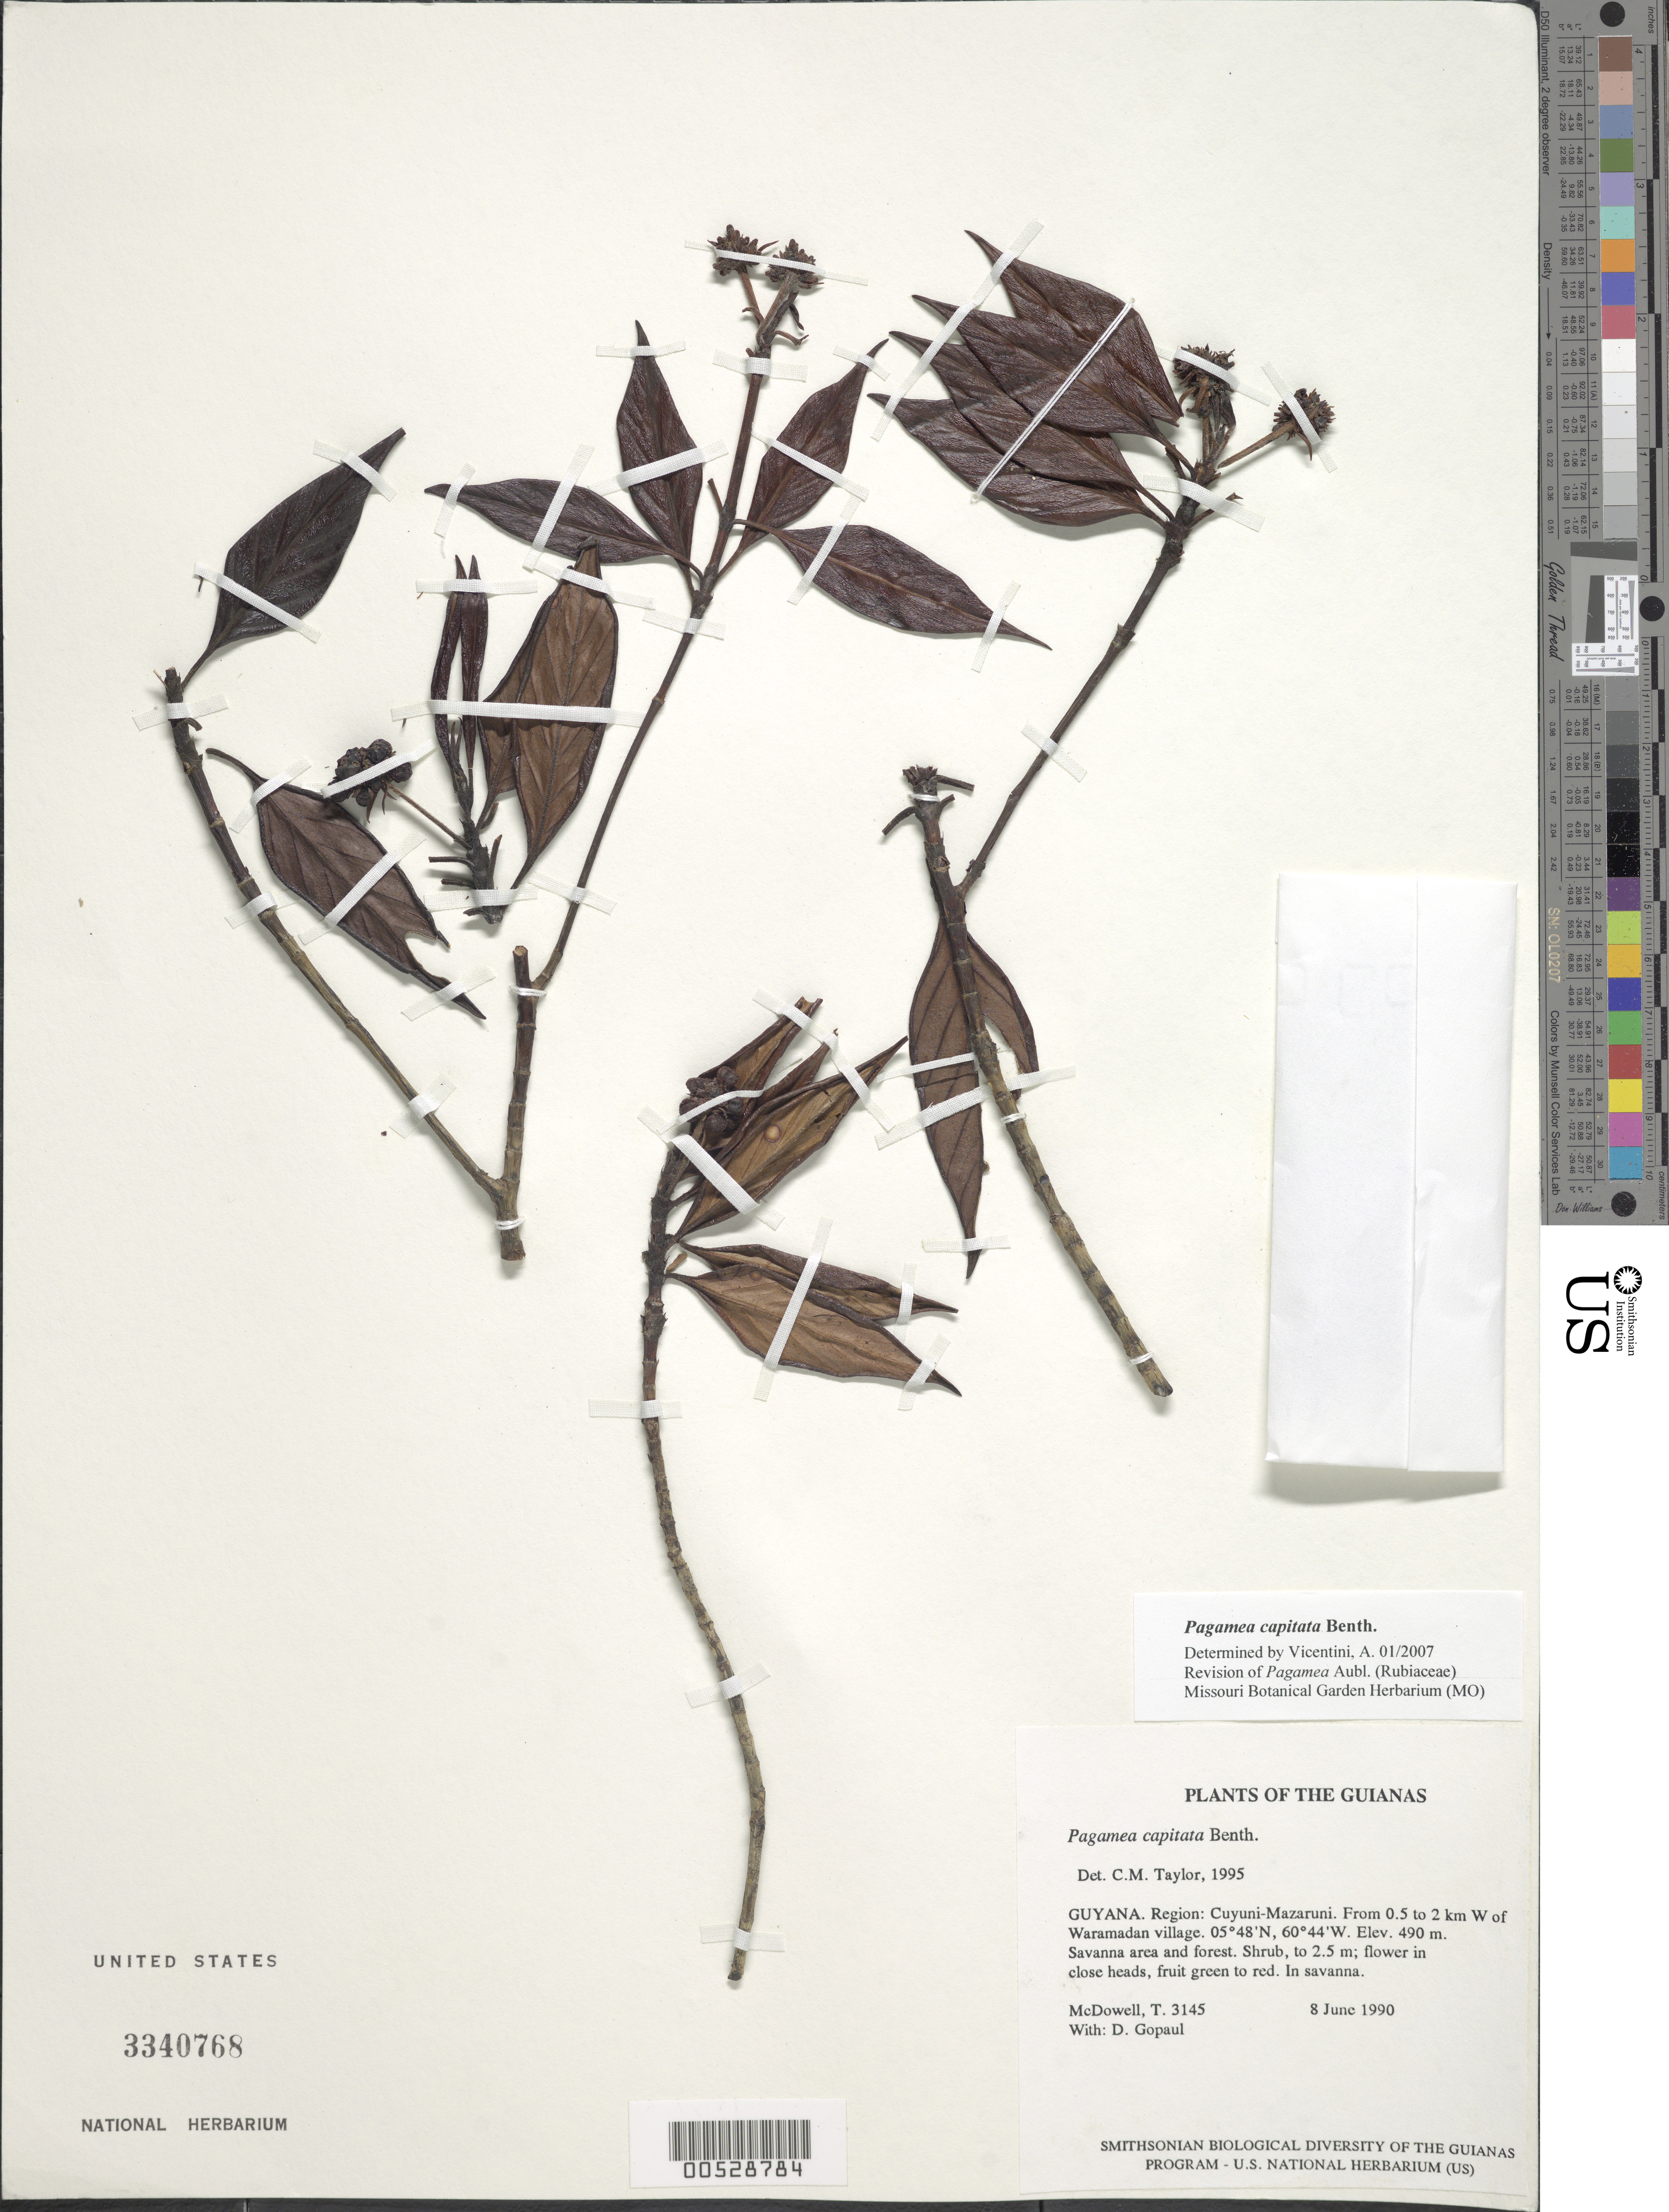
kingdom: Plantae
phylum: Tracheophyta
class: Magnoliopsida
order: Gentianales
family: Rubiaceae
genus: Pagamea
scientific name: Pagamea capitata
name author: Benth.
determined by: Taylor, Charlotte M.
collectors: T. McDowell & D. Gopaul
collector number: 3145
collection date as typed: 8 June 1990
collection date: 1990-06-08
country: Guyana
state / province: Cuyuni-Mazaruni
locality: From 0.5 to 2 km W of Waramadan village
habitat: Savanna area and forest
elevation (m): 490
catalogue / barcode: US 3340768